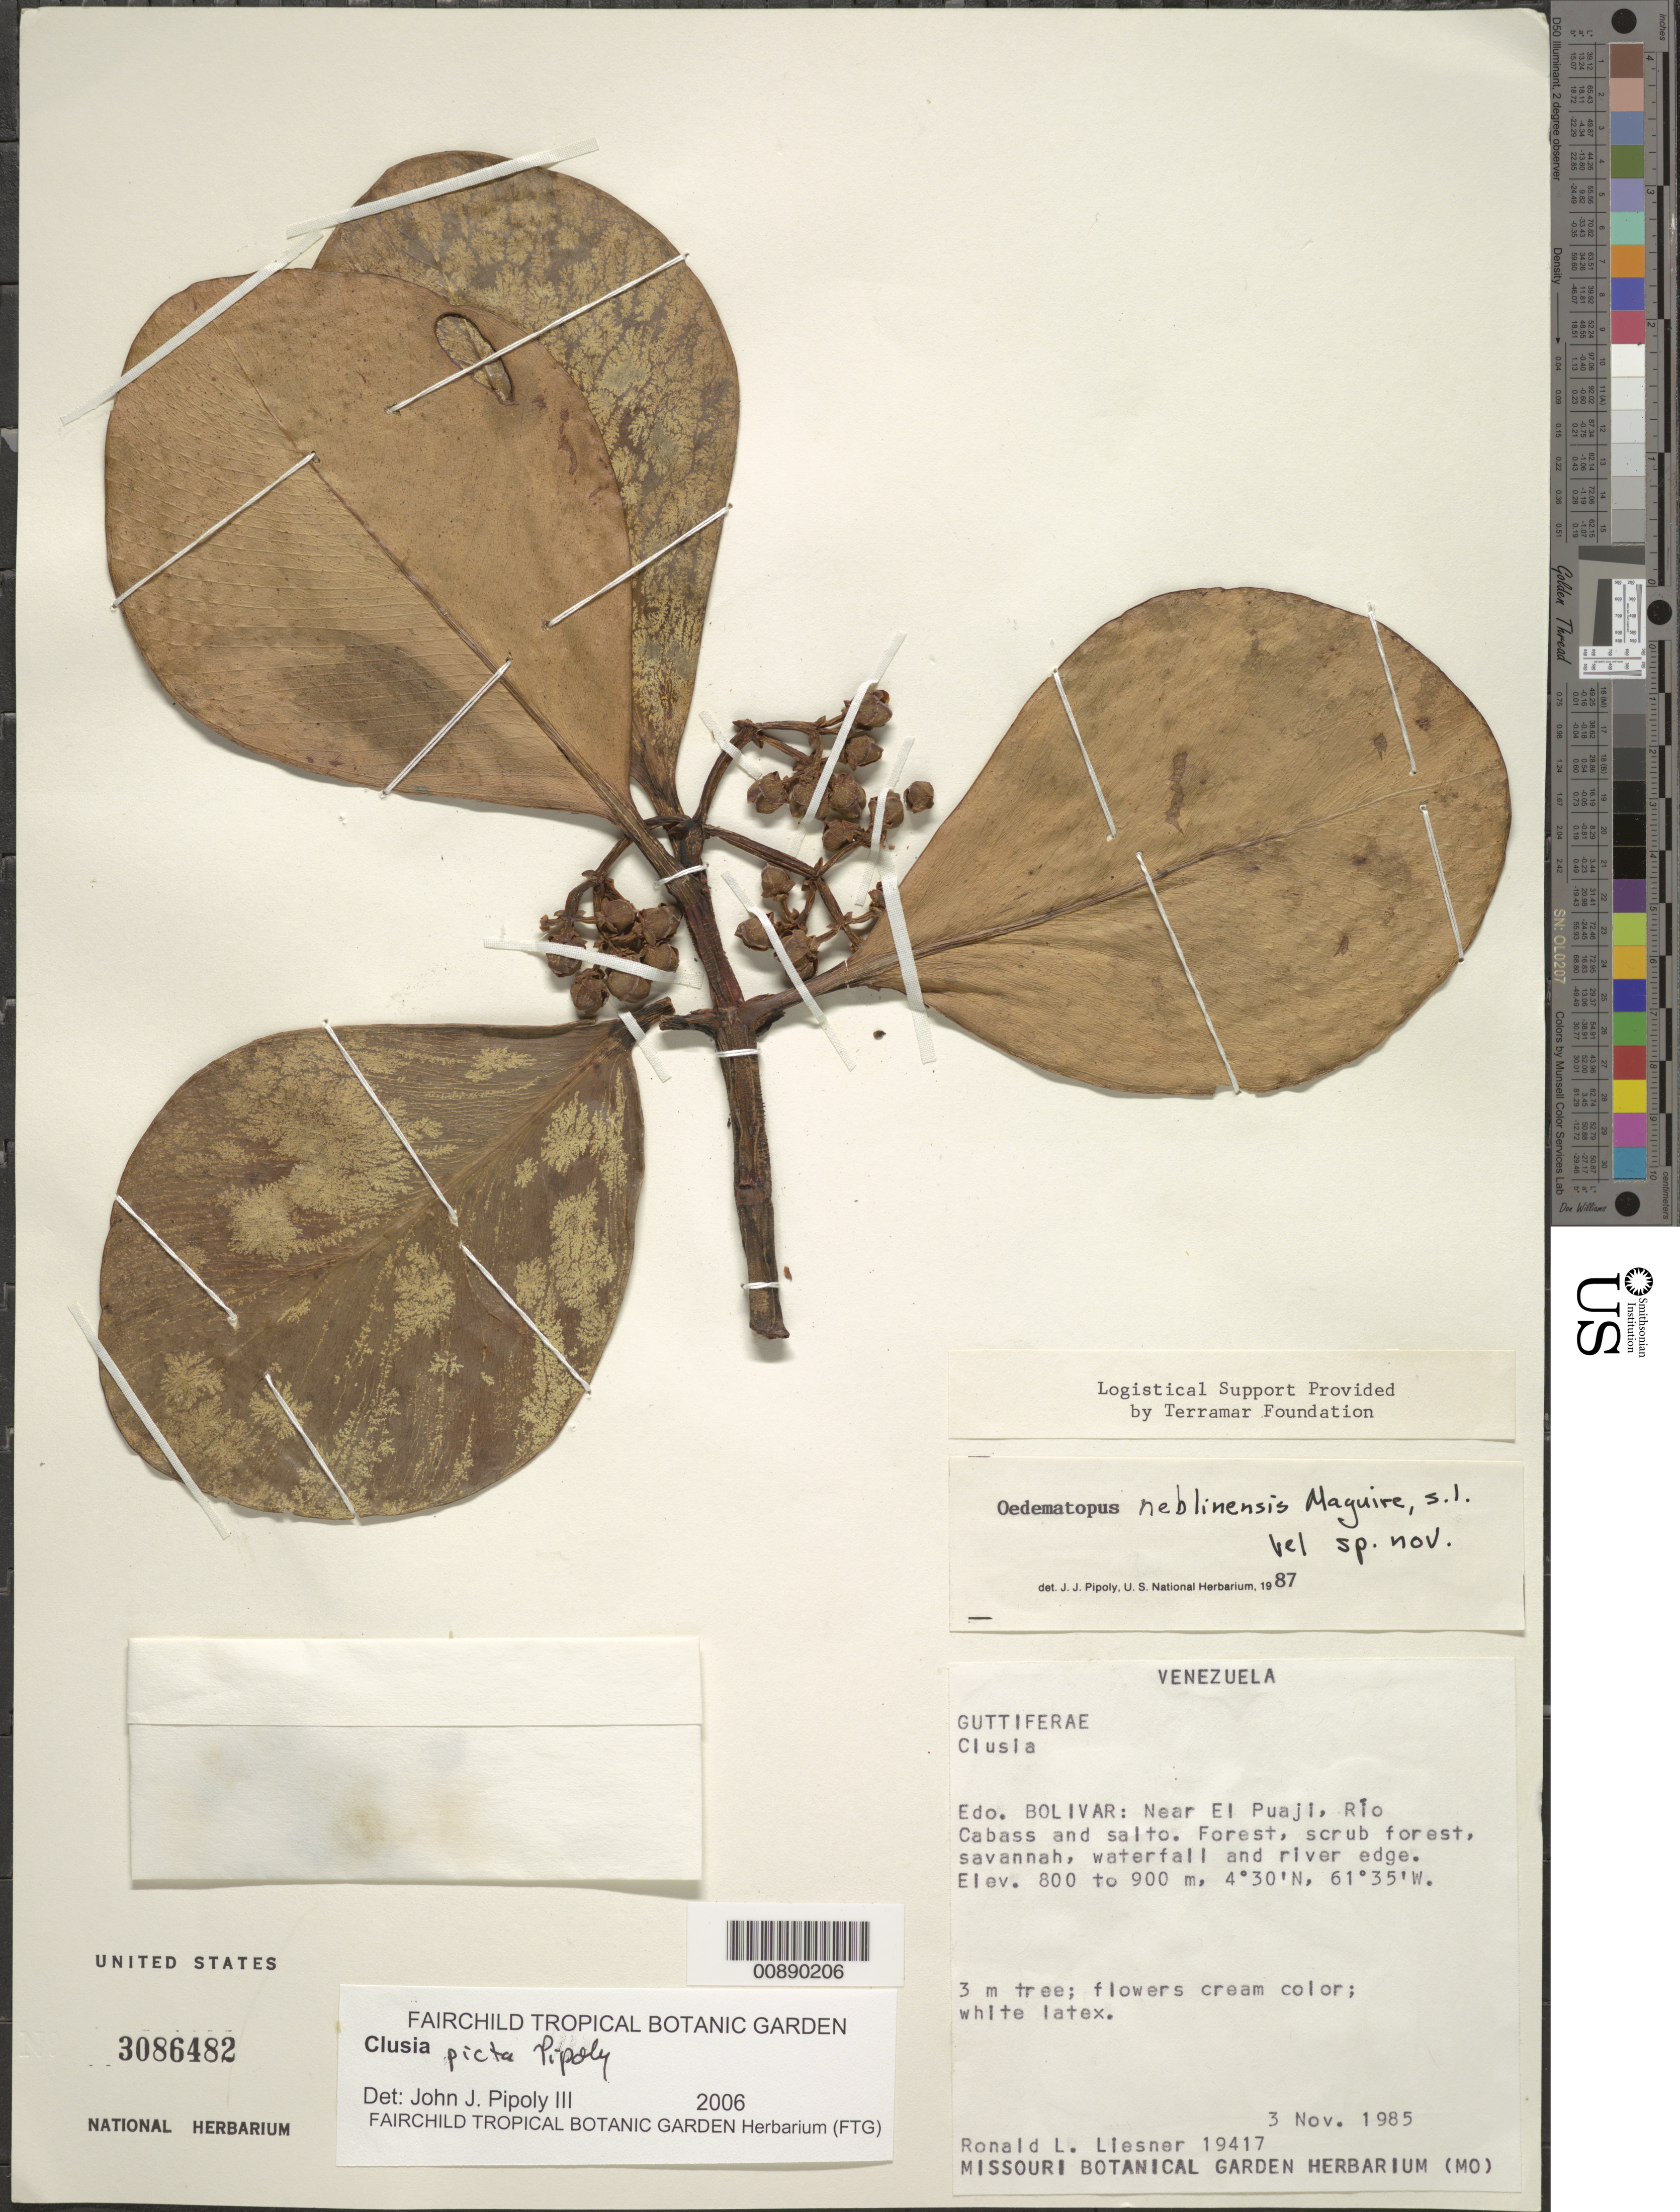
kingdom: Plantae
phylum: Tracheophyta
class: Magnoliopsida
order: Malpighiales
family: Clusiaceae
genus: Clusia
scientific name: Clusia picta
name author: Pipoly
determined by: Pipoly, J. J., III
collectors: R. L. Liesner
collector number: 19417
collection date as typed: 3-Nov-85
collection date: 1985-11-03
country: Venezuela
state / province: Bolívar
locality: El Pauji, Río Cabass and salto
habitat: Forest, scrub forest, savanna, waterfall and river edge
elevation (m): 800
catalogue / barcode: US 3086482